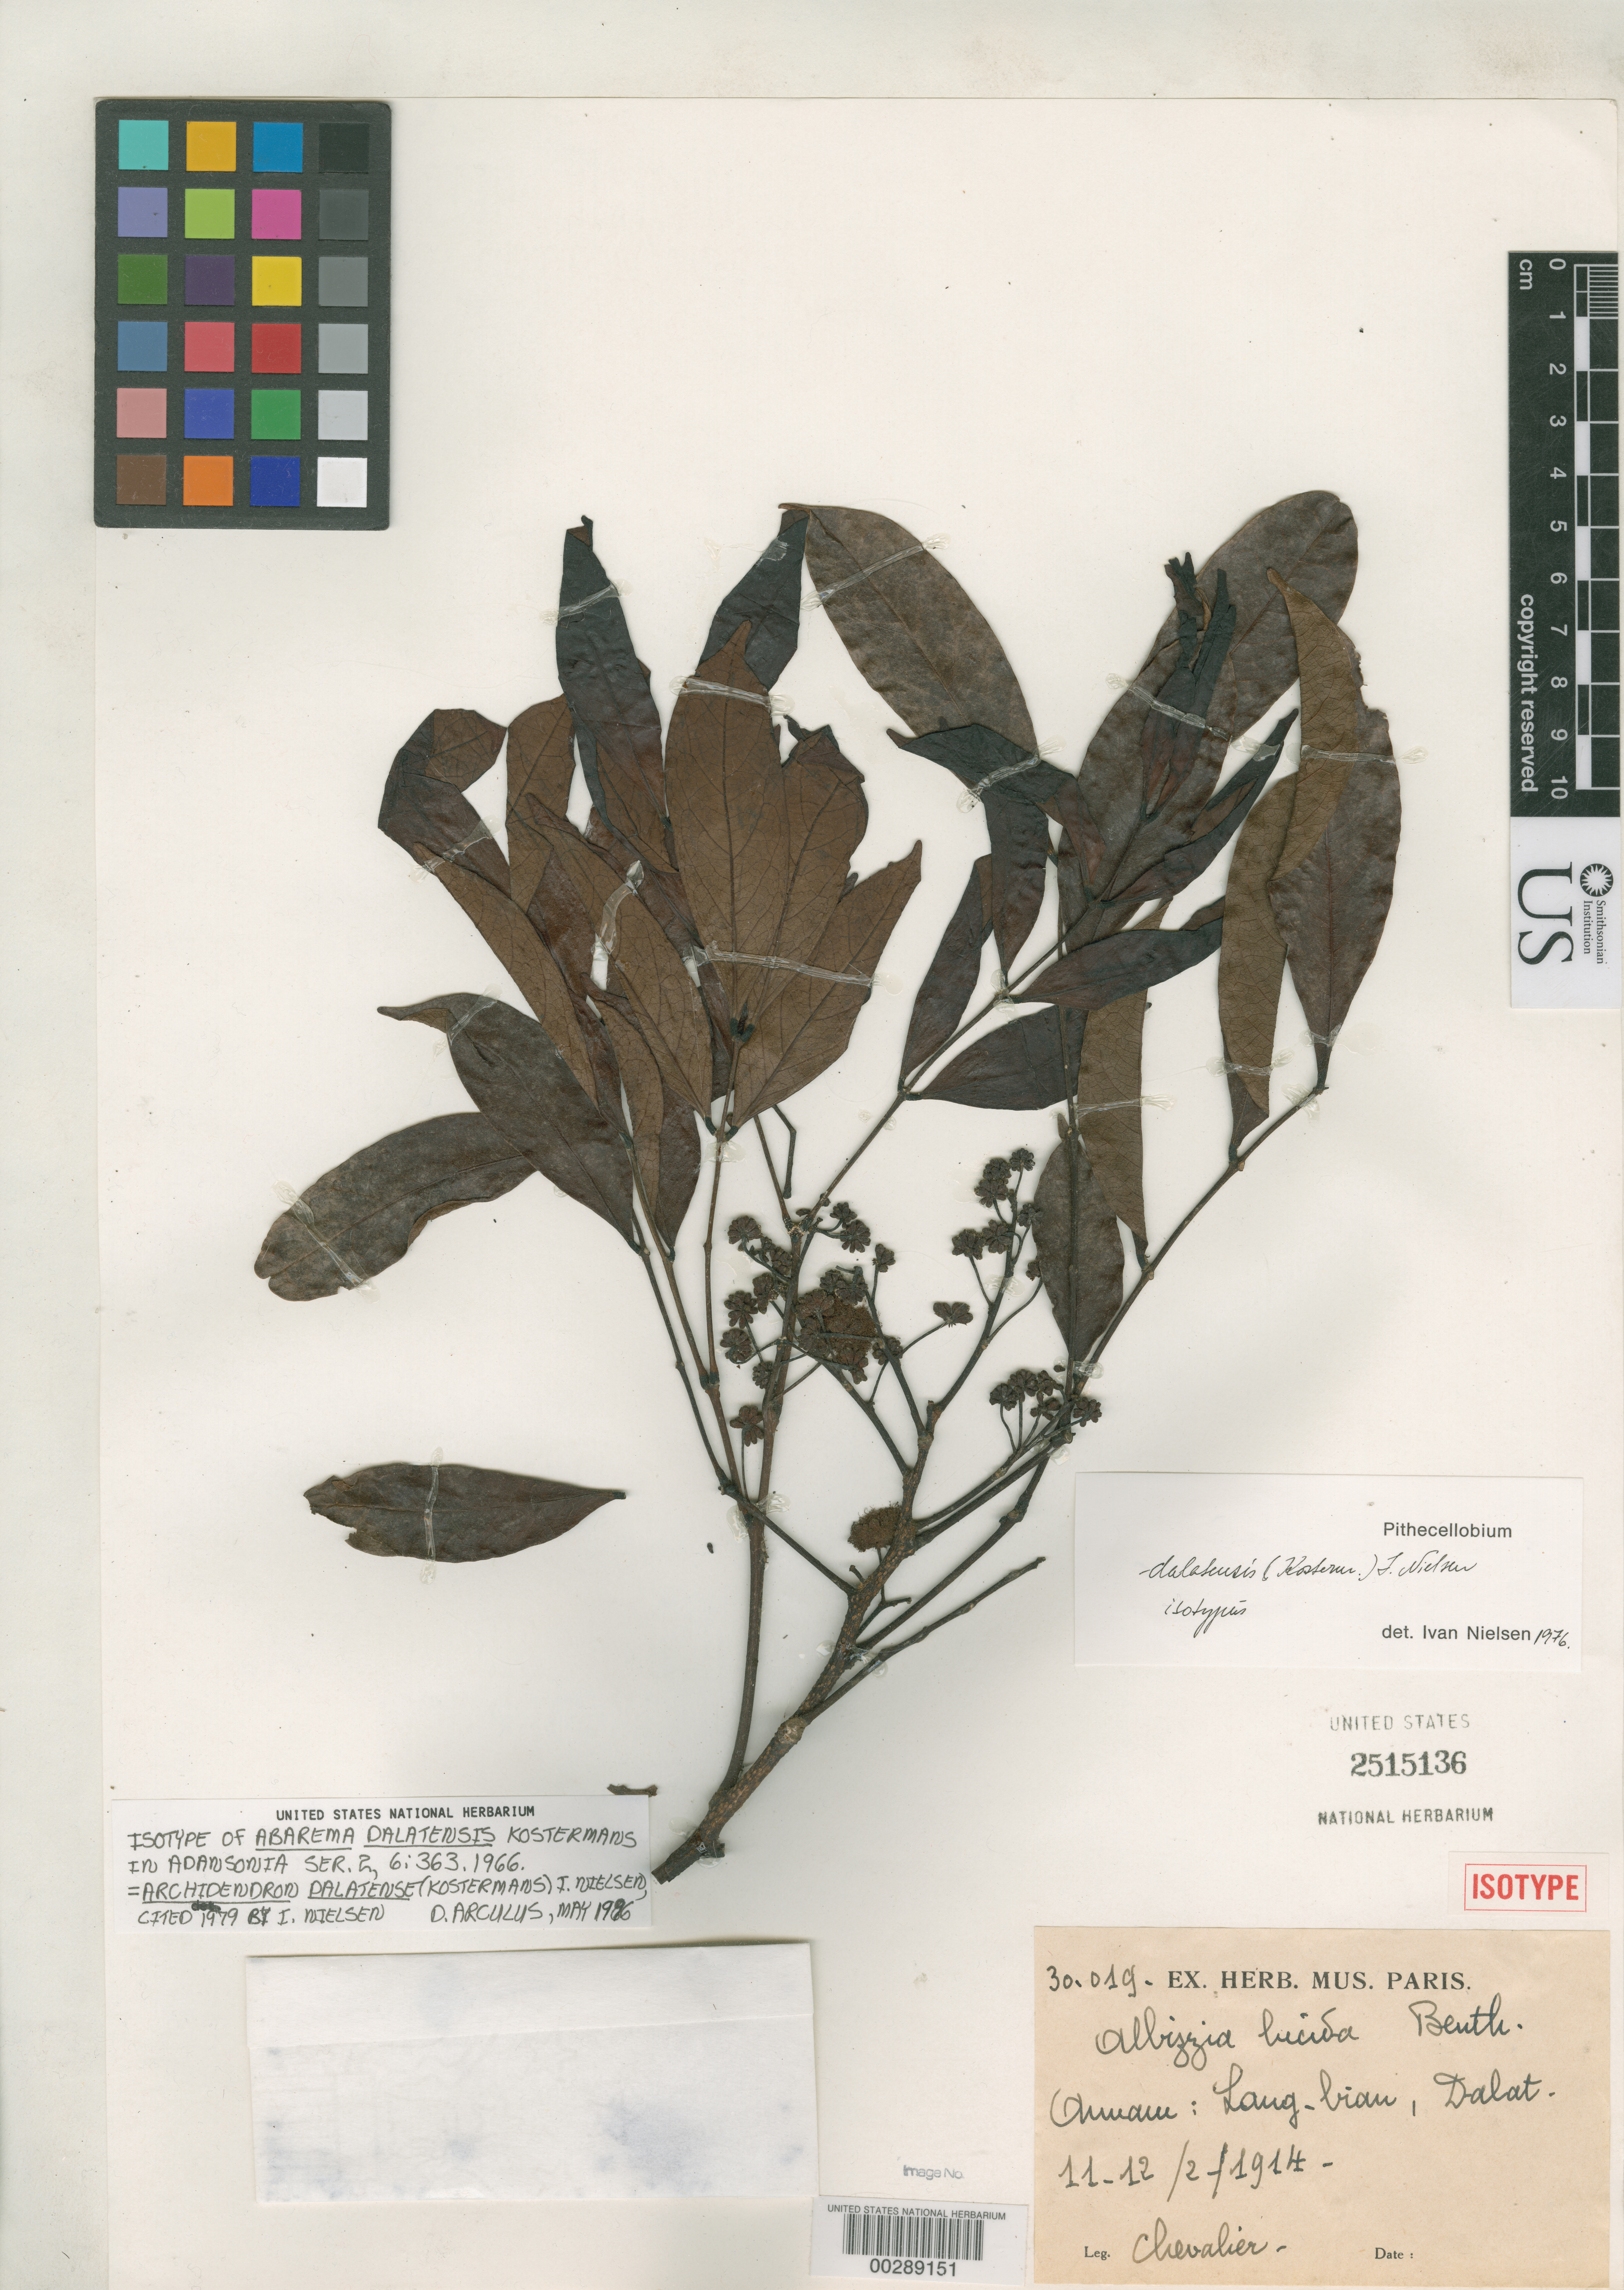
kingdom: Plantae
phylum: Tracheophyta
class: Magnoliopsida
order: Fabales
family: Fabaceae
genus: Abarema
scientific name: Abarema dalatensis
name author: Kosterm.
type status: Isotype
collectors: A. J. Chevalier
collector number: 30019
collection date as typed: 11 Feb 1914 to 12 Nov 1914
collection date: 1914-02-11/1914-11-12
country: Vietnam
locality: Lang-bian.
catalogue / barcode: US 2515136